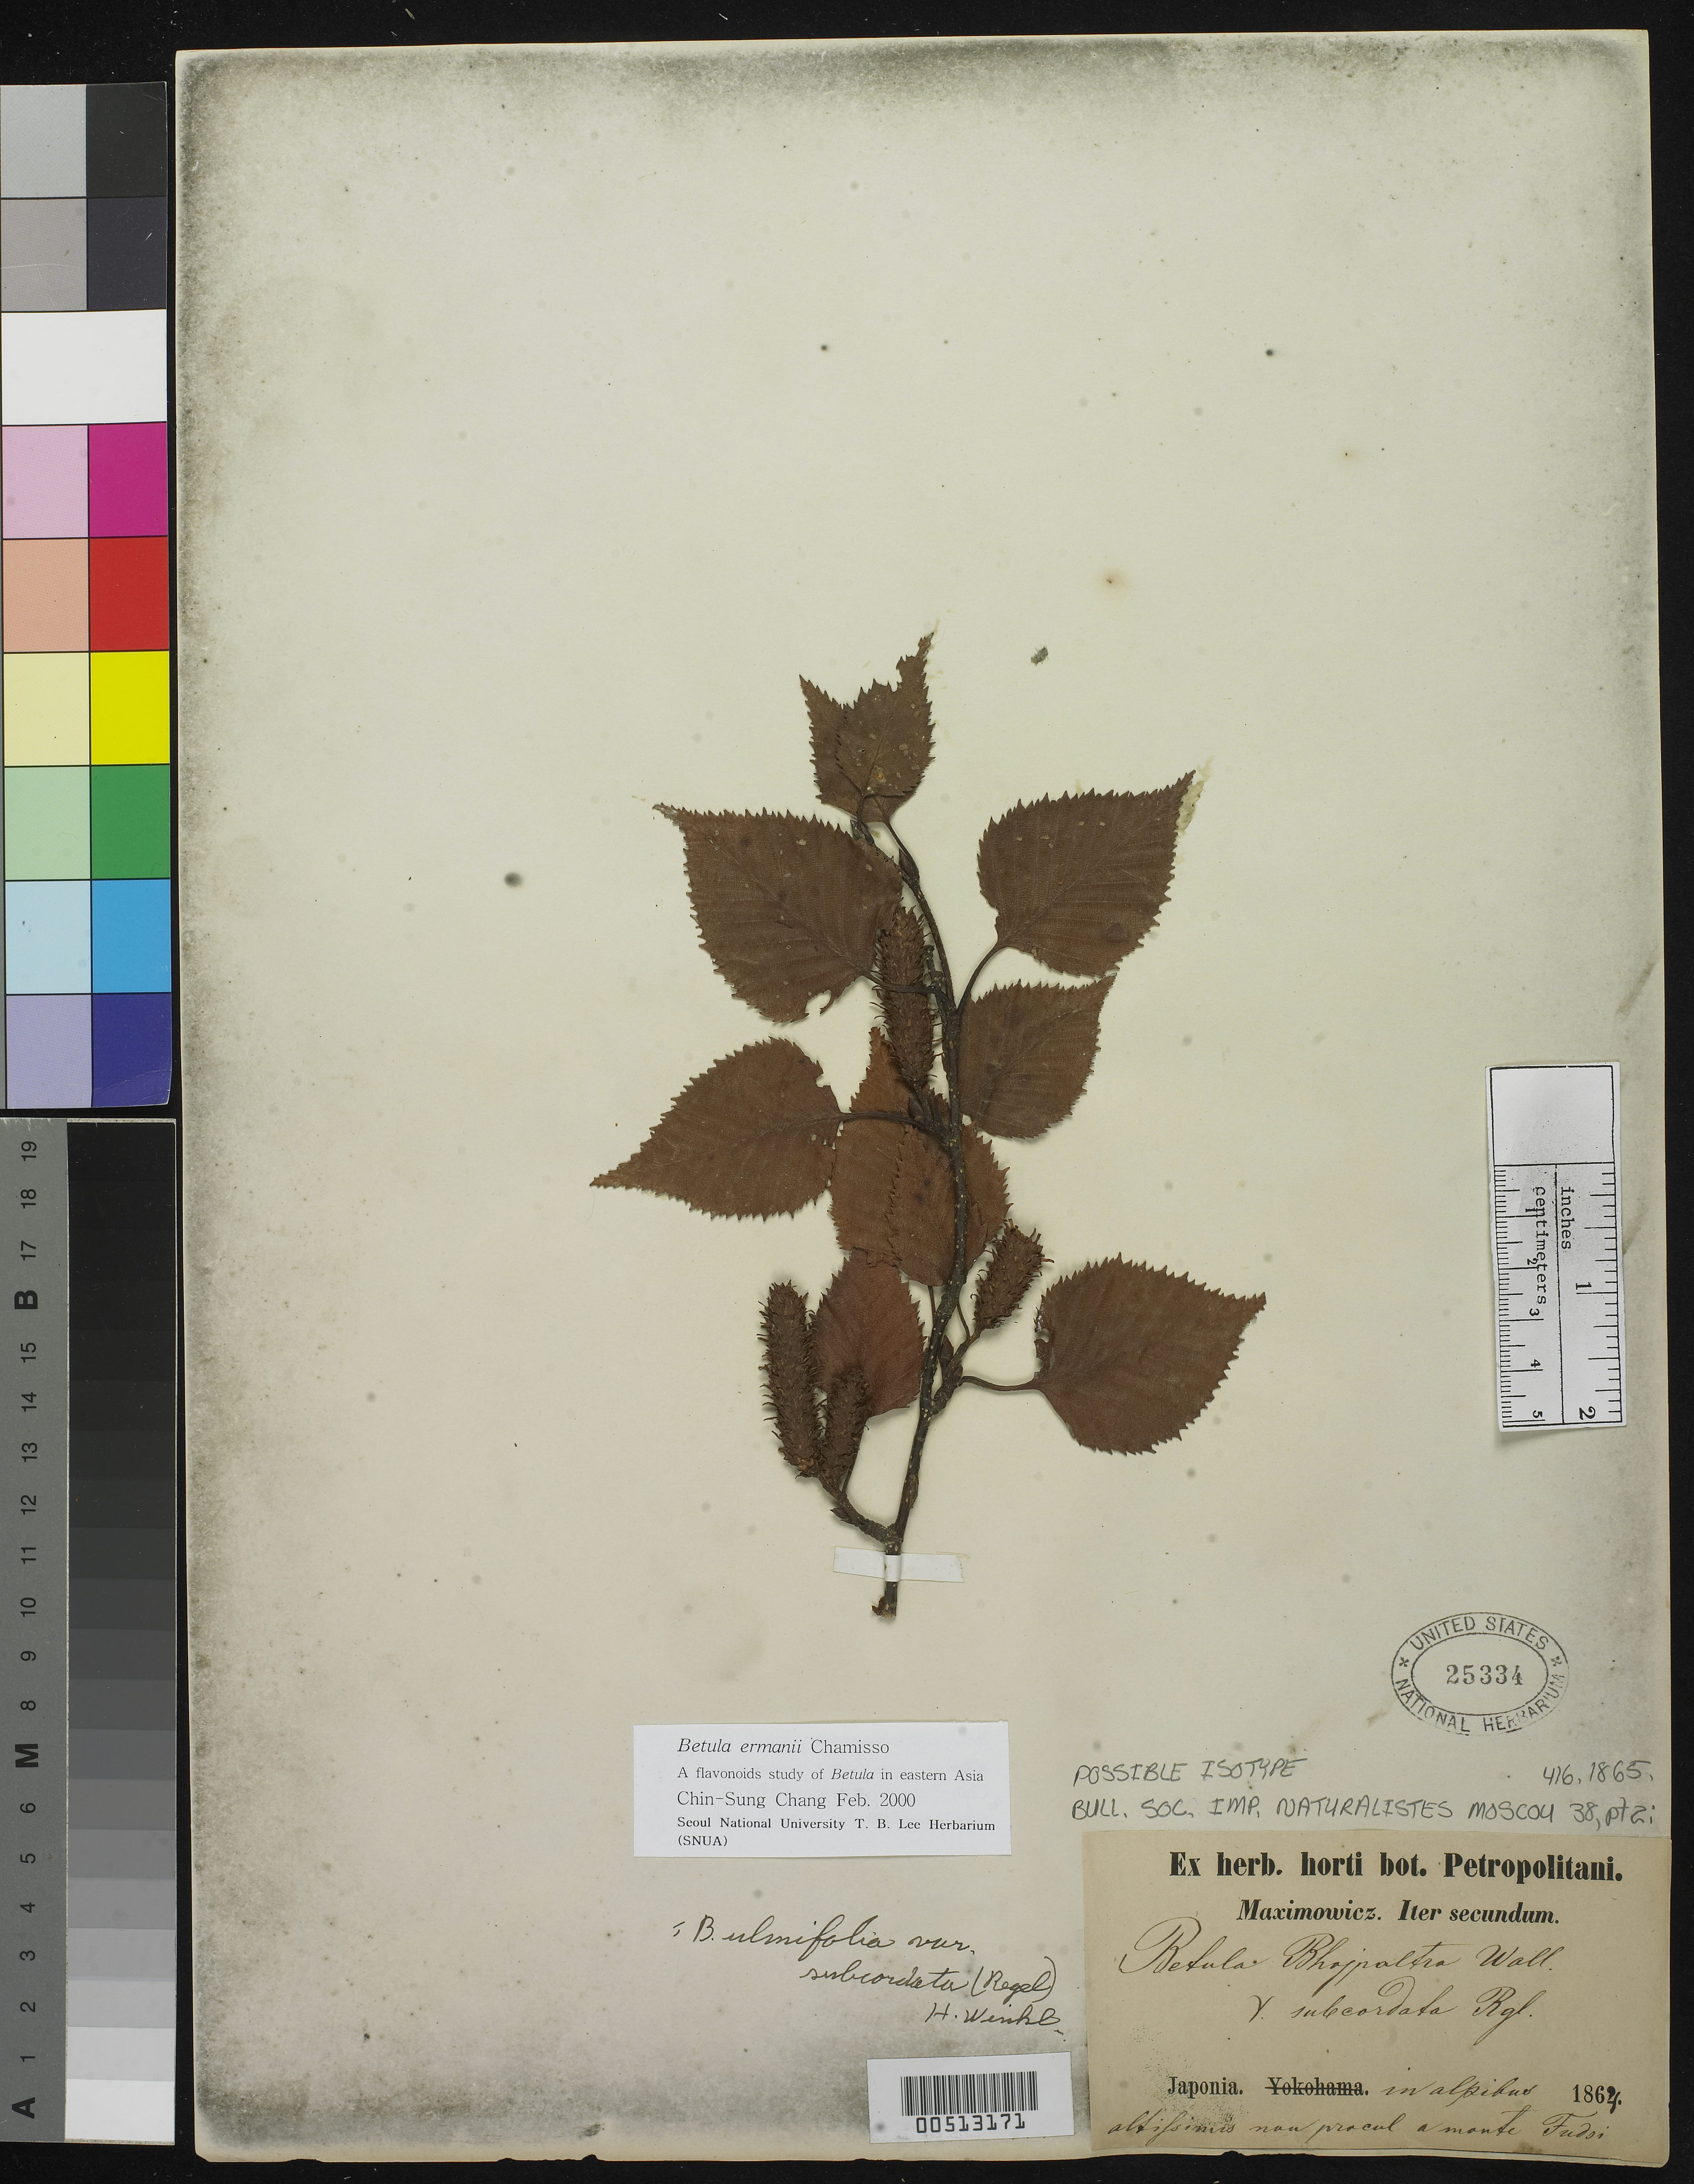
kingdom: Plantae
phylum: Tracheophyta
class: Magnoliopsida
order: Fagales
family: Betulaceae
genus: Betula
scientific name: Betula bhojpaltra var. subcordata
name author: Regel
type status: Possible Isotype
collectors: C. J. Maximowicz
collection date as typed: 1864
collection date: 1864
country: Japan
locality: In alpibus, altifimus Nan Procul a Monte Tudsi.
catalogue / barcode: US 25334